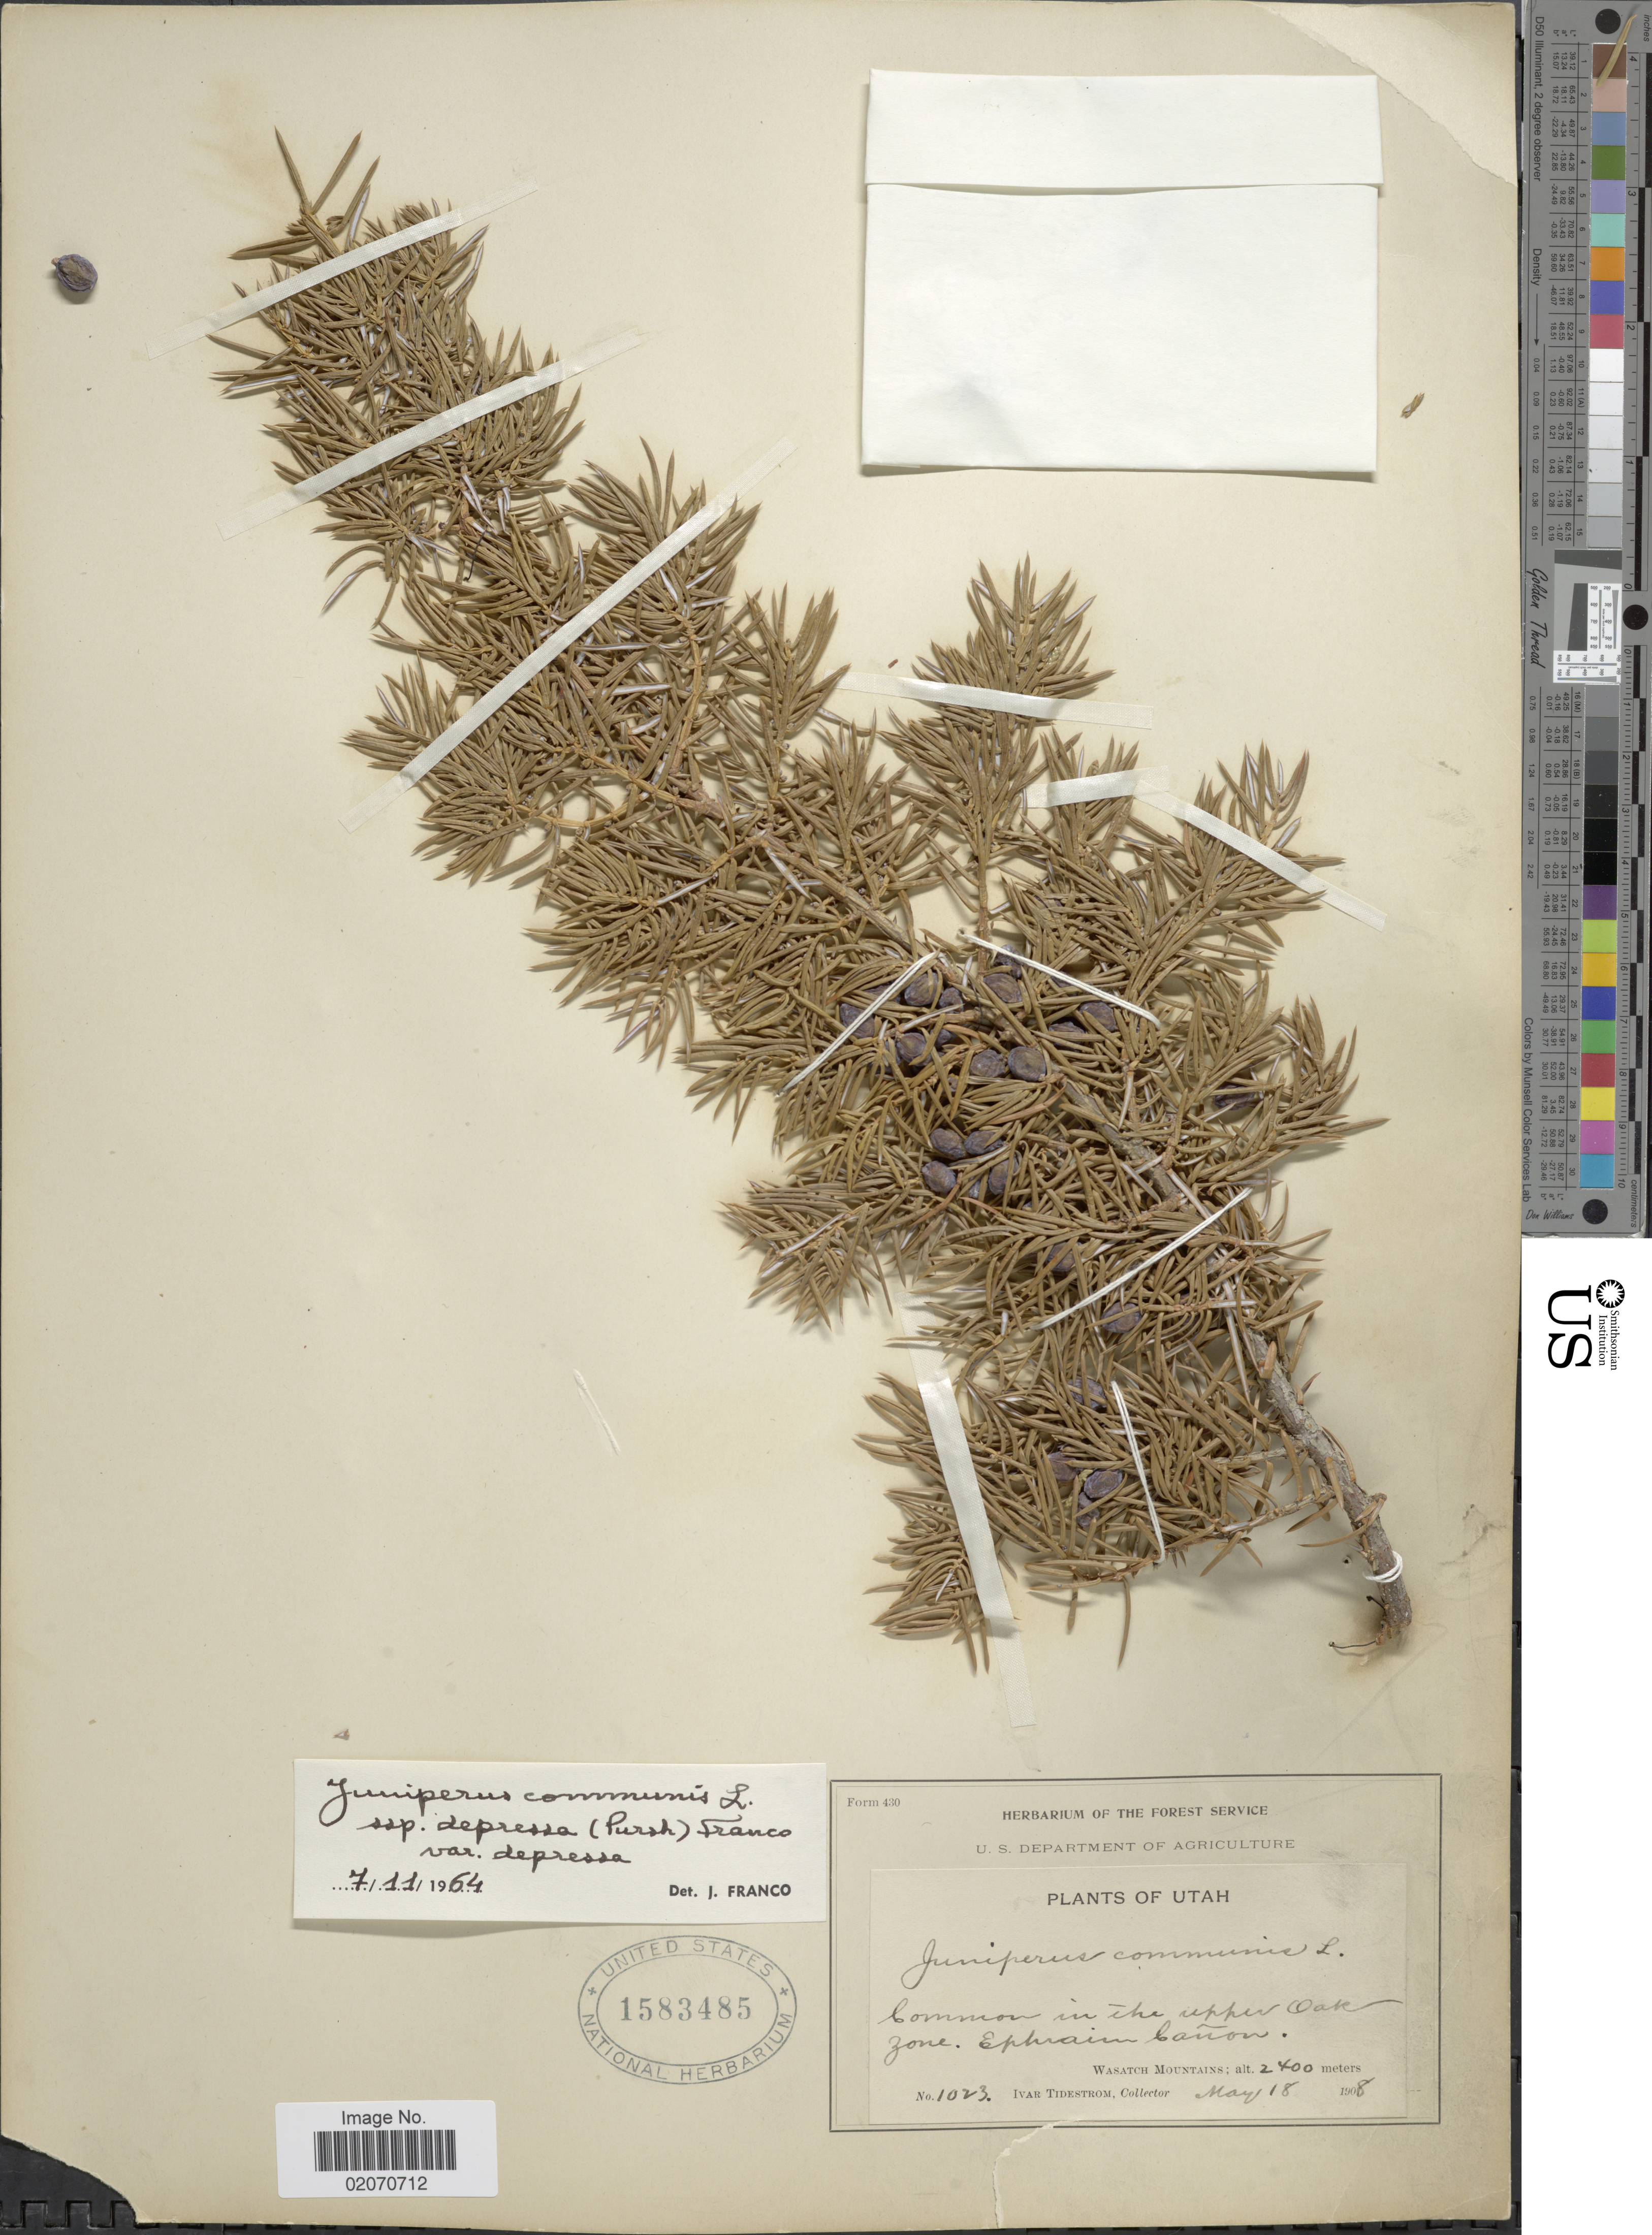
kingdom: Plantae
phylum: Tracheophyta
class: Pinopsida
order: Pinales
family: Cupressaceae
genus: Juniperus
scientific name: Juniperus communis subsp. depressa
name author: (Pursh) Franco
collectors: I. F. Tidestrom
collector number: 1023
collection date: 1908-05-18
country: United States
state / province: Utah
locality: Upper Oak Zone, Ephrain Canon, Wasatch Mountains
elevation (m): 2400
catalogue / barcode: US 1583485